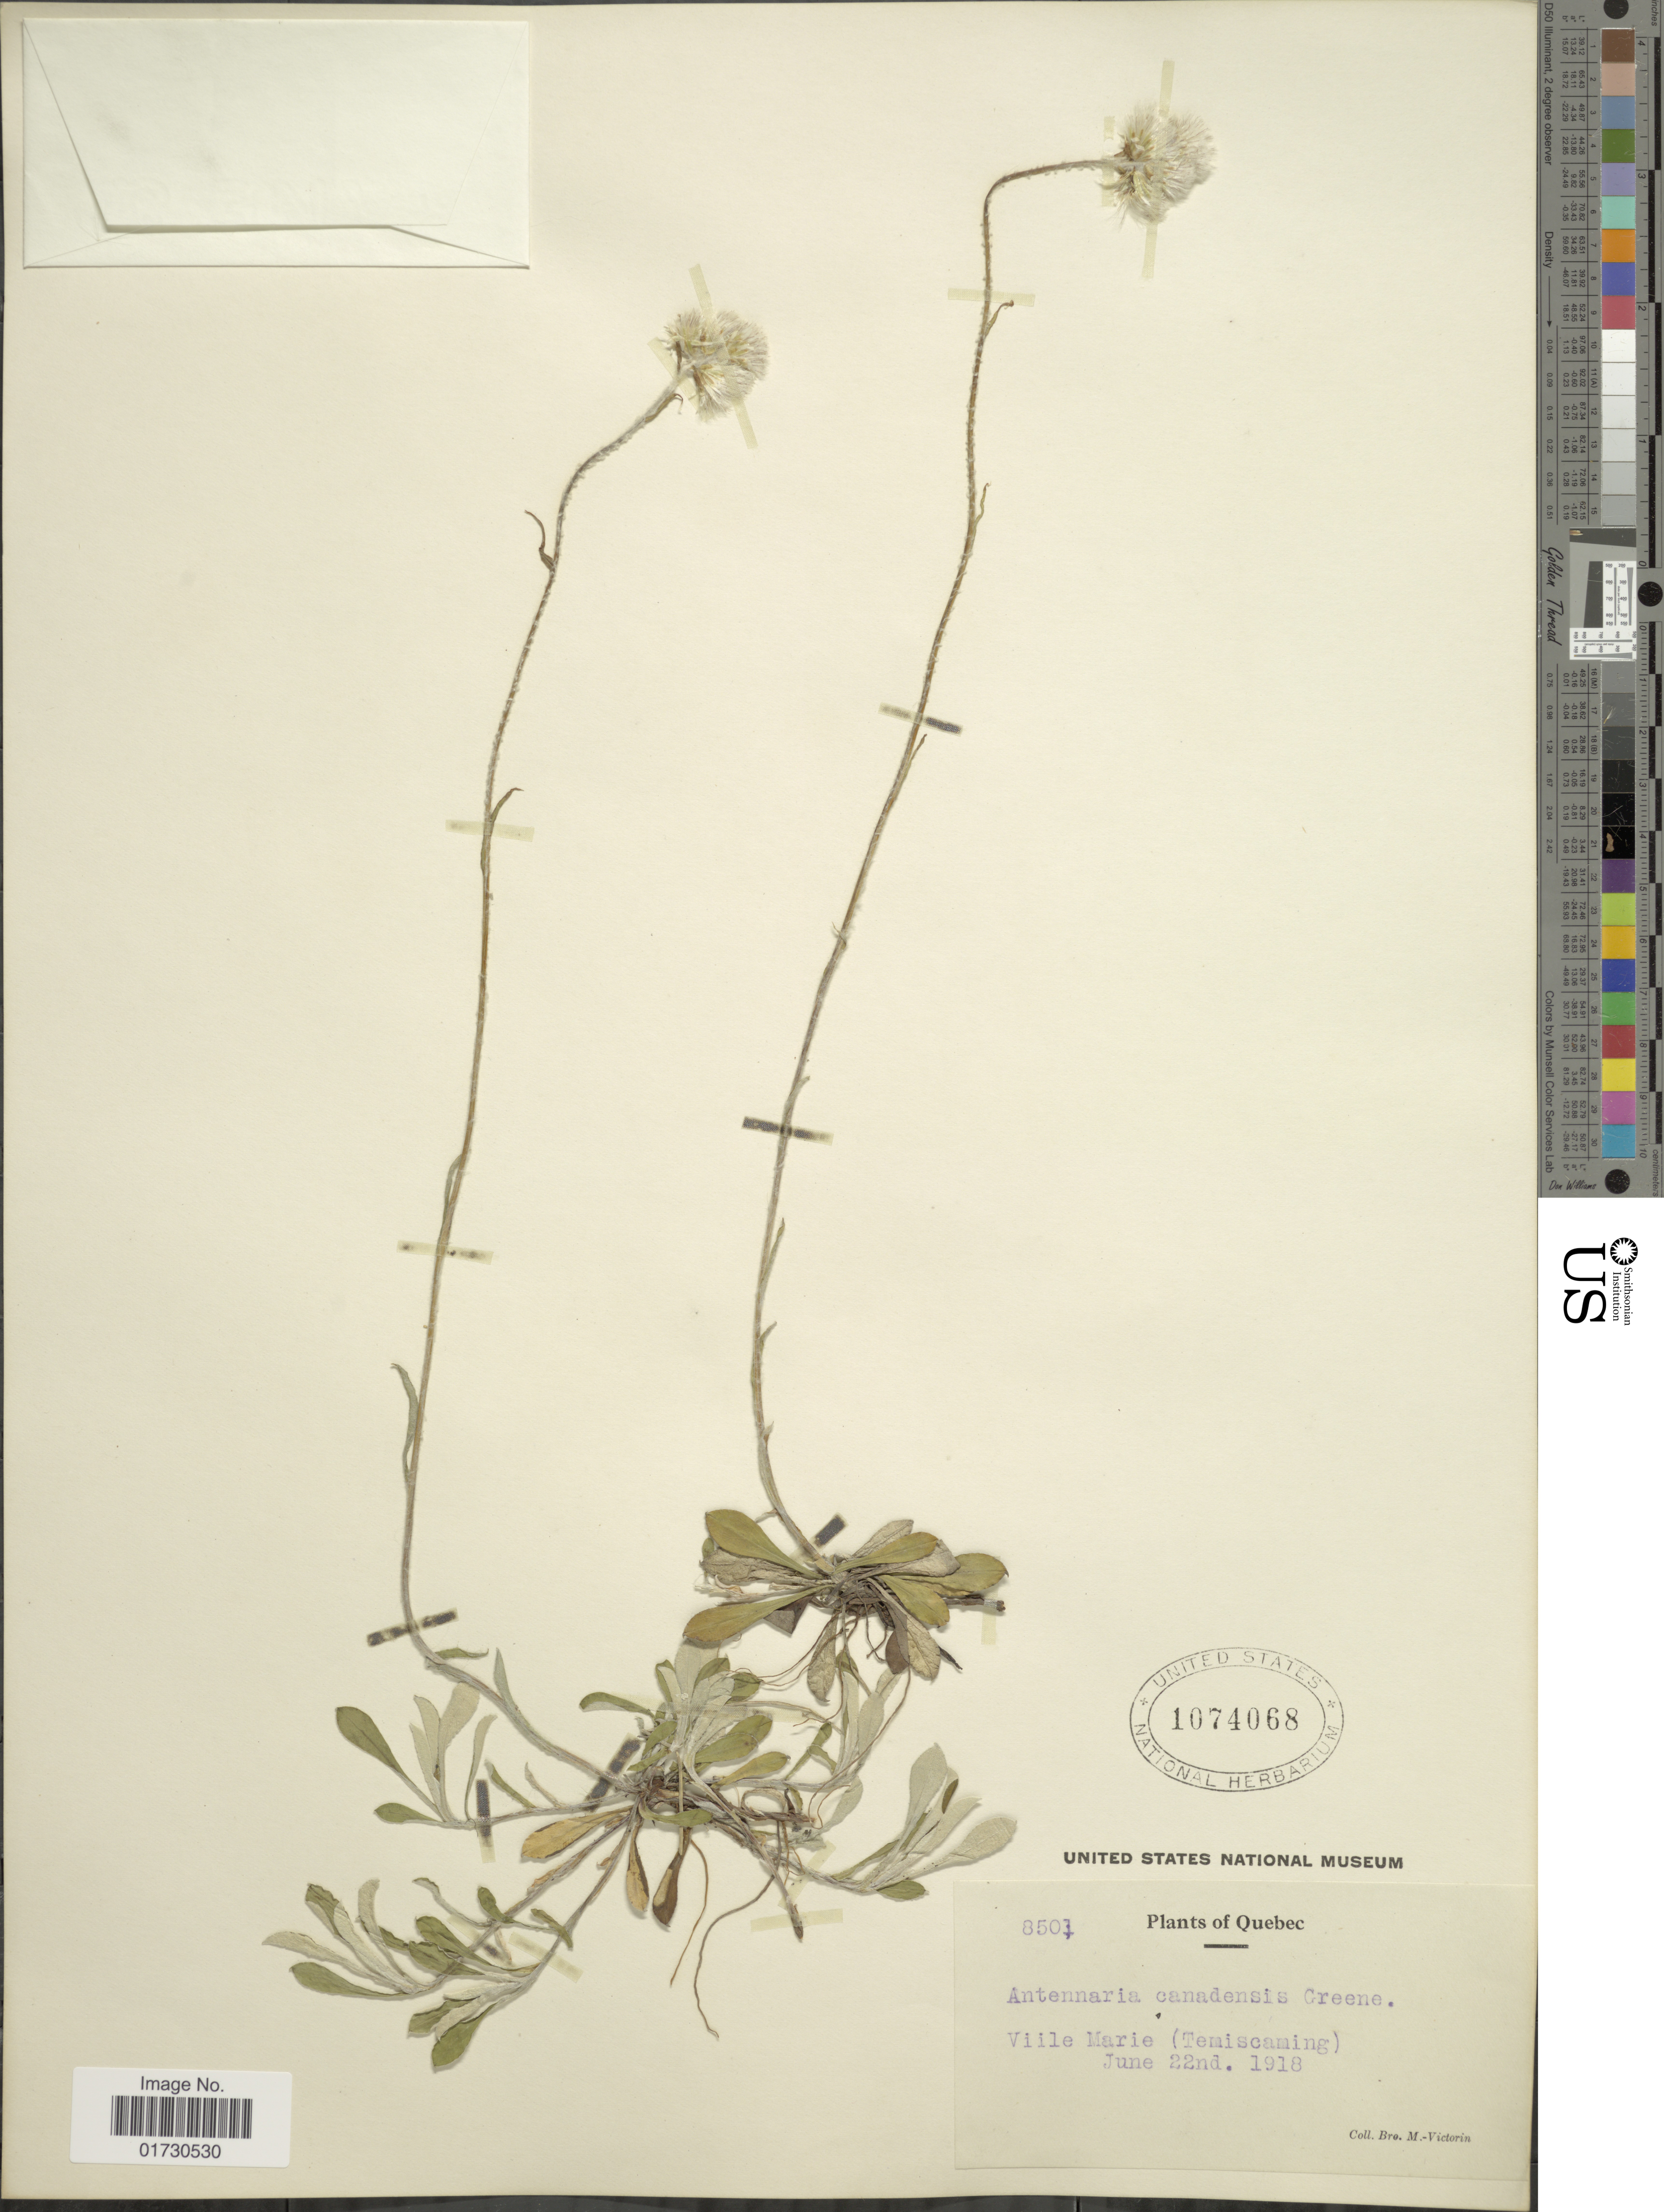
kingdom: Plantae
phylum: Tracheophyta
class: Magnoliopsida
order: Asterales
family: Asteraceae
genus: Antennaria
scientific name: Antennaria canadensis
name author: Greene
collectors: Fr. Marie-Victorin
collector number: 8501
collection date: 1918-06-22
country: Canada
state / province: Quebec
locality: Viile Marie (Temiscamin)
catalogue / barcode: US 1074068